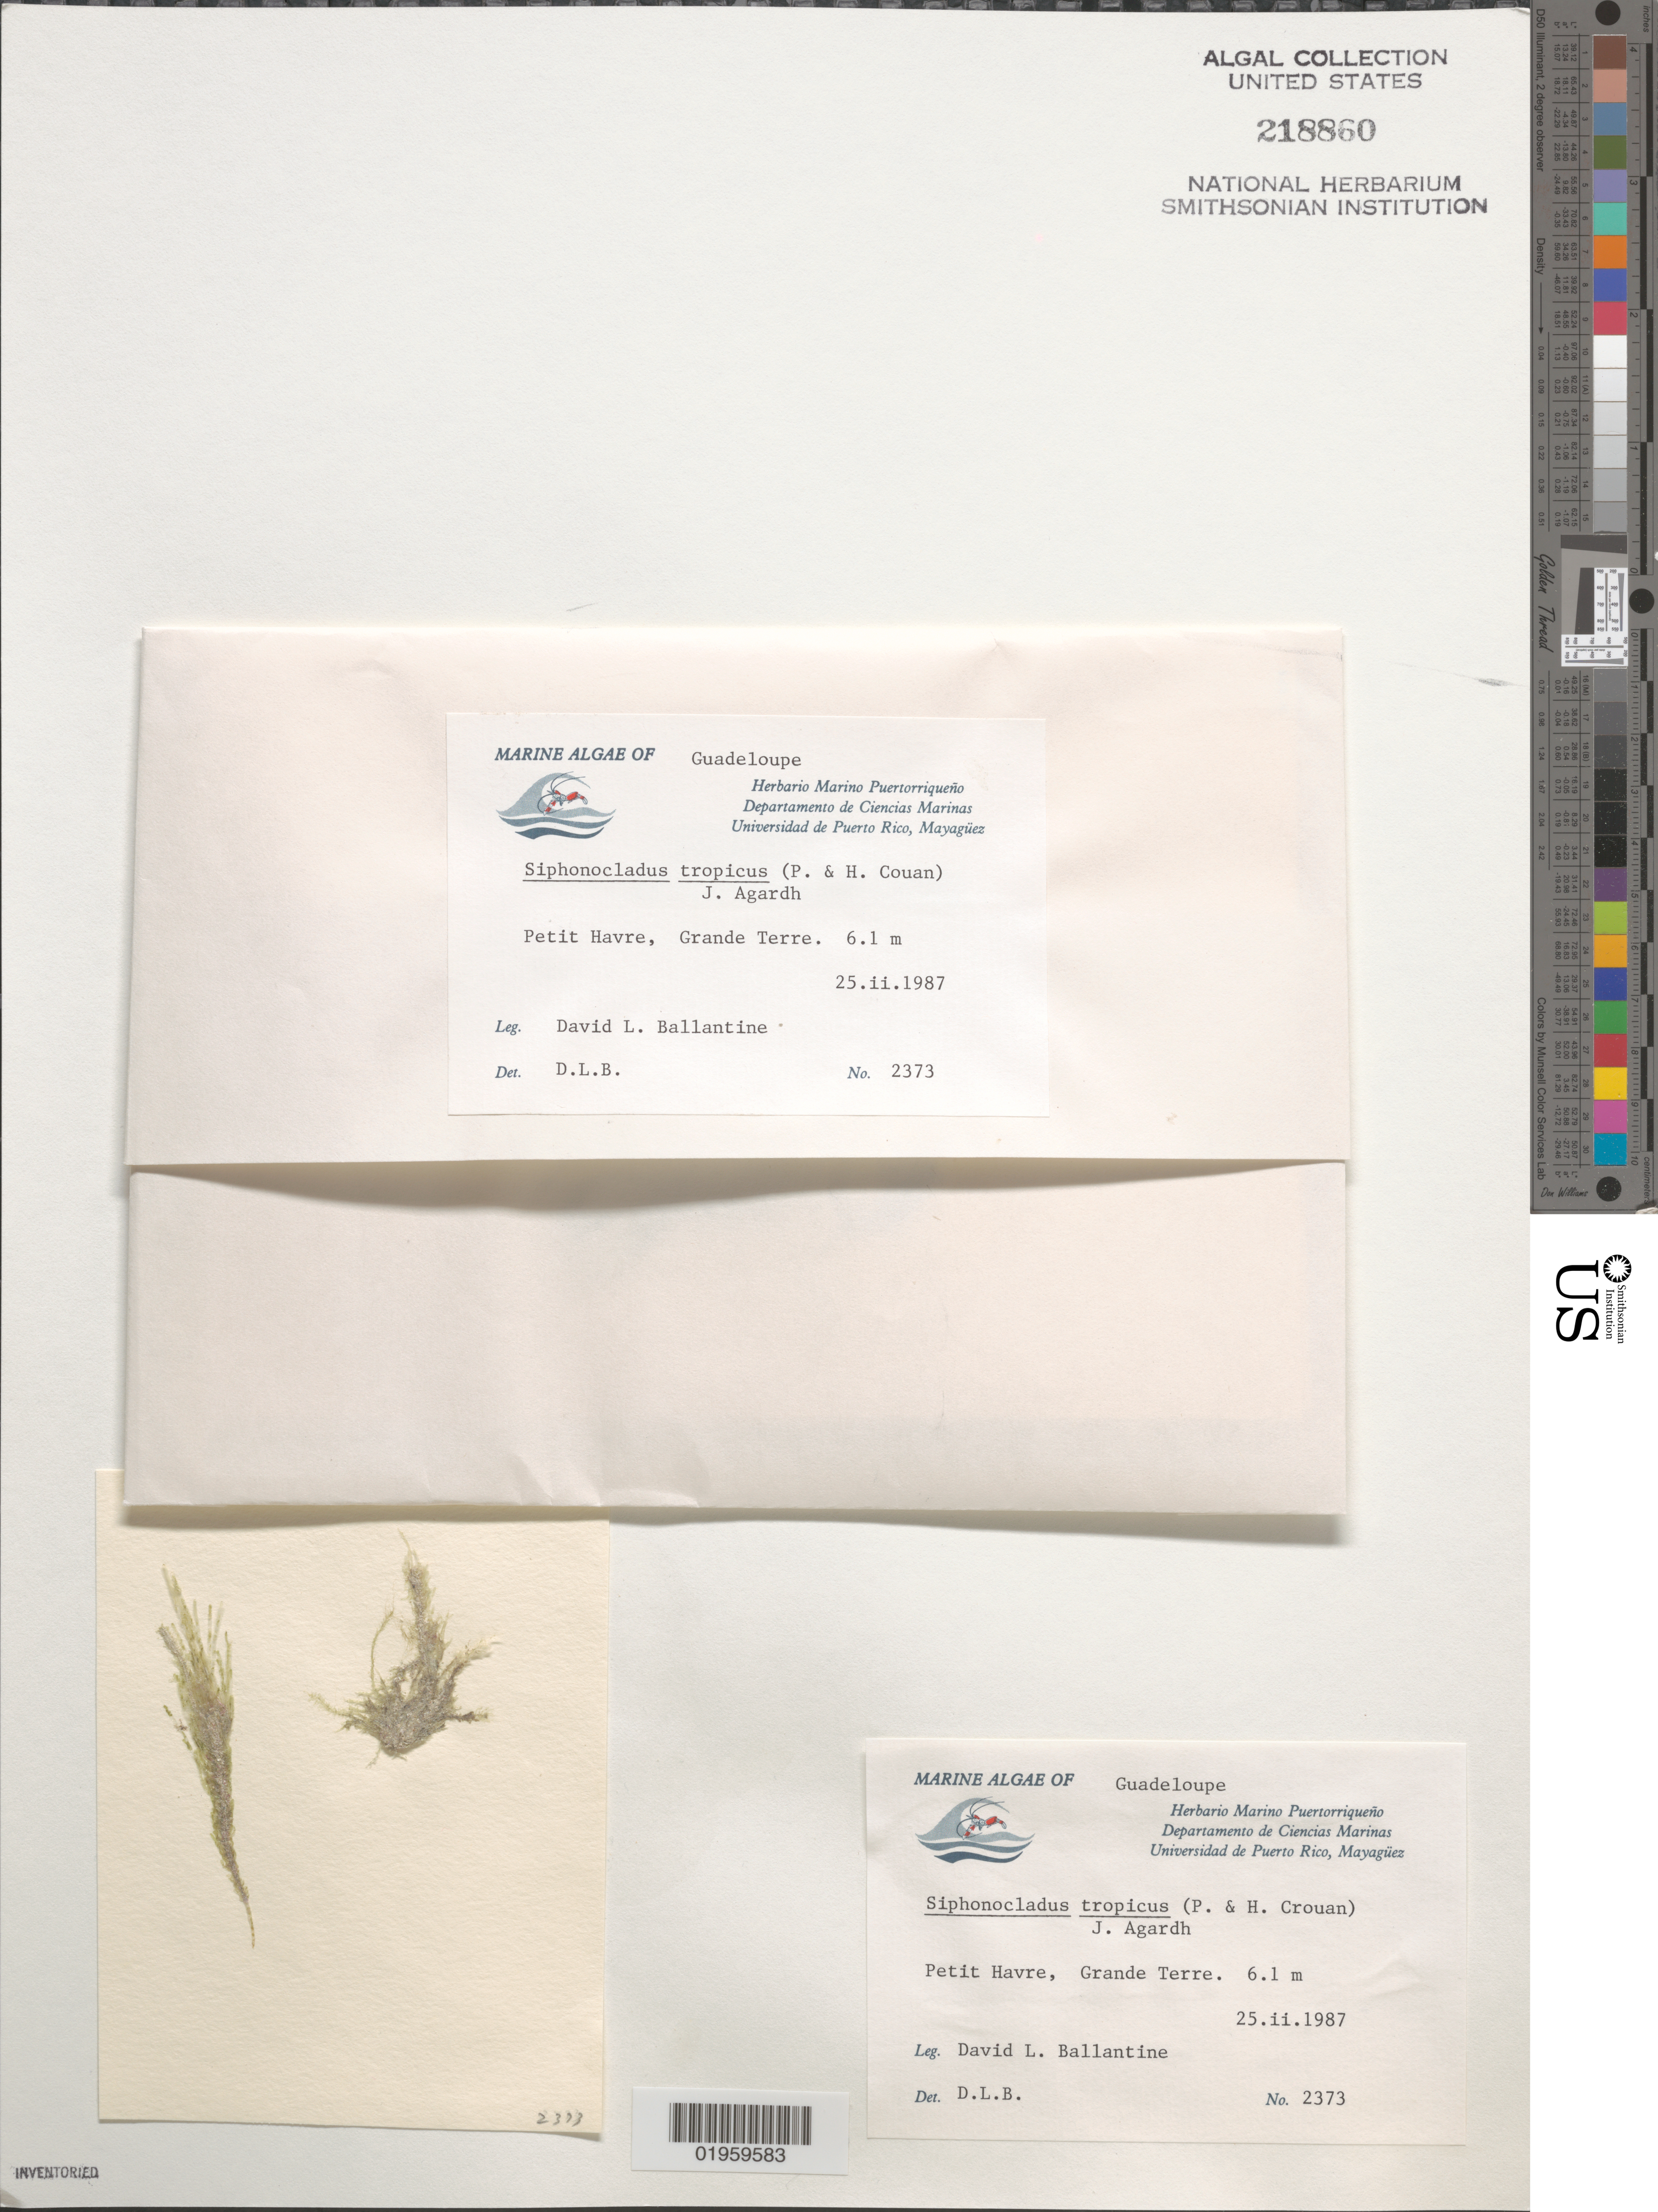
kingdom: Plantae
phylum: Chlorophyta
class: Ulvophyceae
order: Siphonocladales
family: Siphonocladaceae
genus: Siphonocladus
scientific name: Siphonocladus tropicus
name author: (P. Crouan & H. Crouan) J. Agardh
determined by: Ballantine, D. L.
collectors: D.L. Ballantine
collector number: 2373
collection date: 1987-02-25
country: Guadeloupe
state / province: Grande Terre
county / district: Petit Havre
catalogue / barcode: US 218860